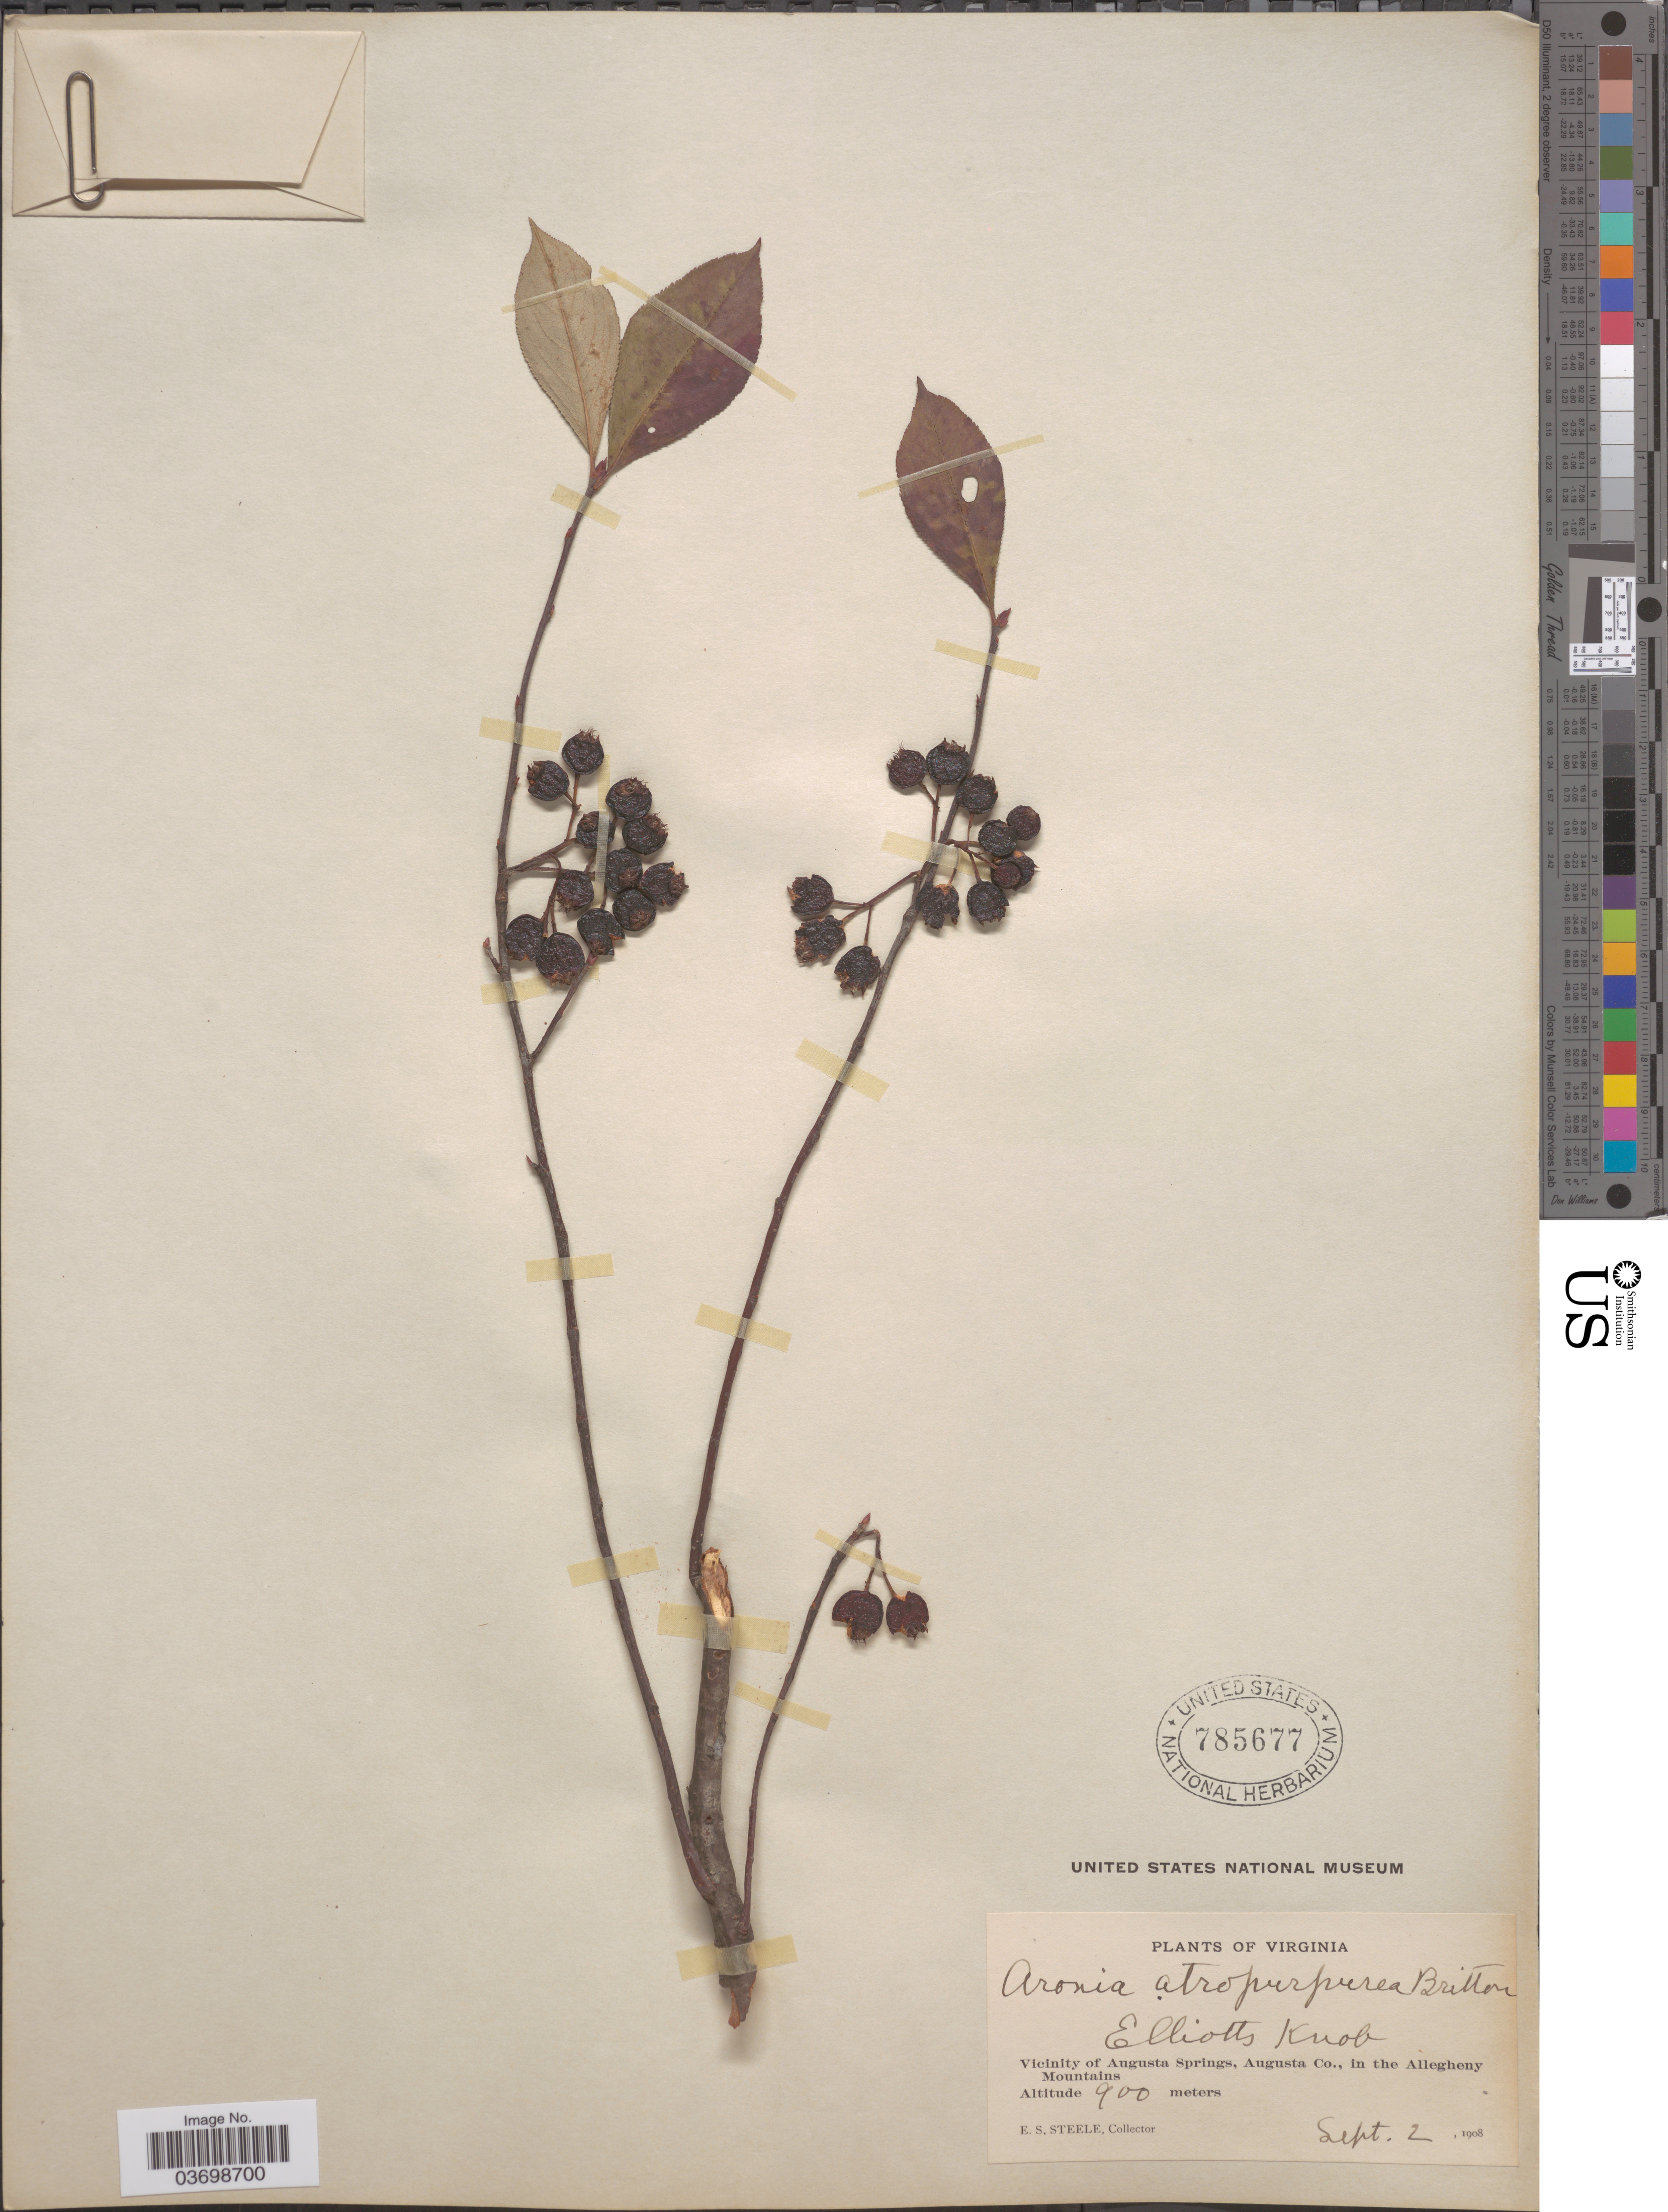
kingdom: Plantae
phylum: Tracheophyta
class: Magnoliopsida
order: Rosales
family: Rosaceae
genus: Aronia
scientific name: Aronia x prunifolia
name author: (Marshall) Rehder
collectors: E. Steele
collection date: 1908-09-02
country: United States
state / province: Virginia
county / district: Augusta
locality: Elliotts Knob. Vicinity of Augusta Springs, Augusta Co., in the Allegheny Mountains.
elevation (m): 900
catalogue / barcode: US 785677